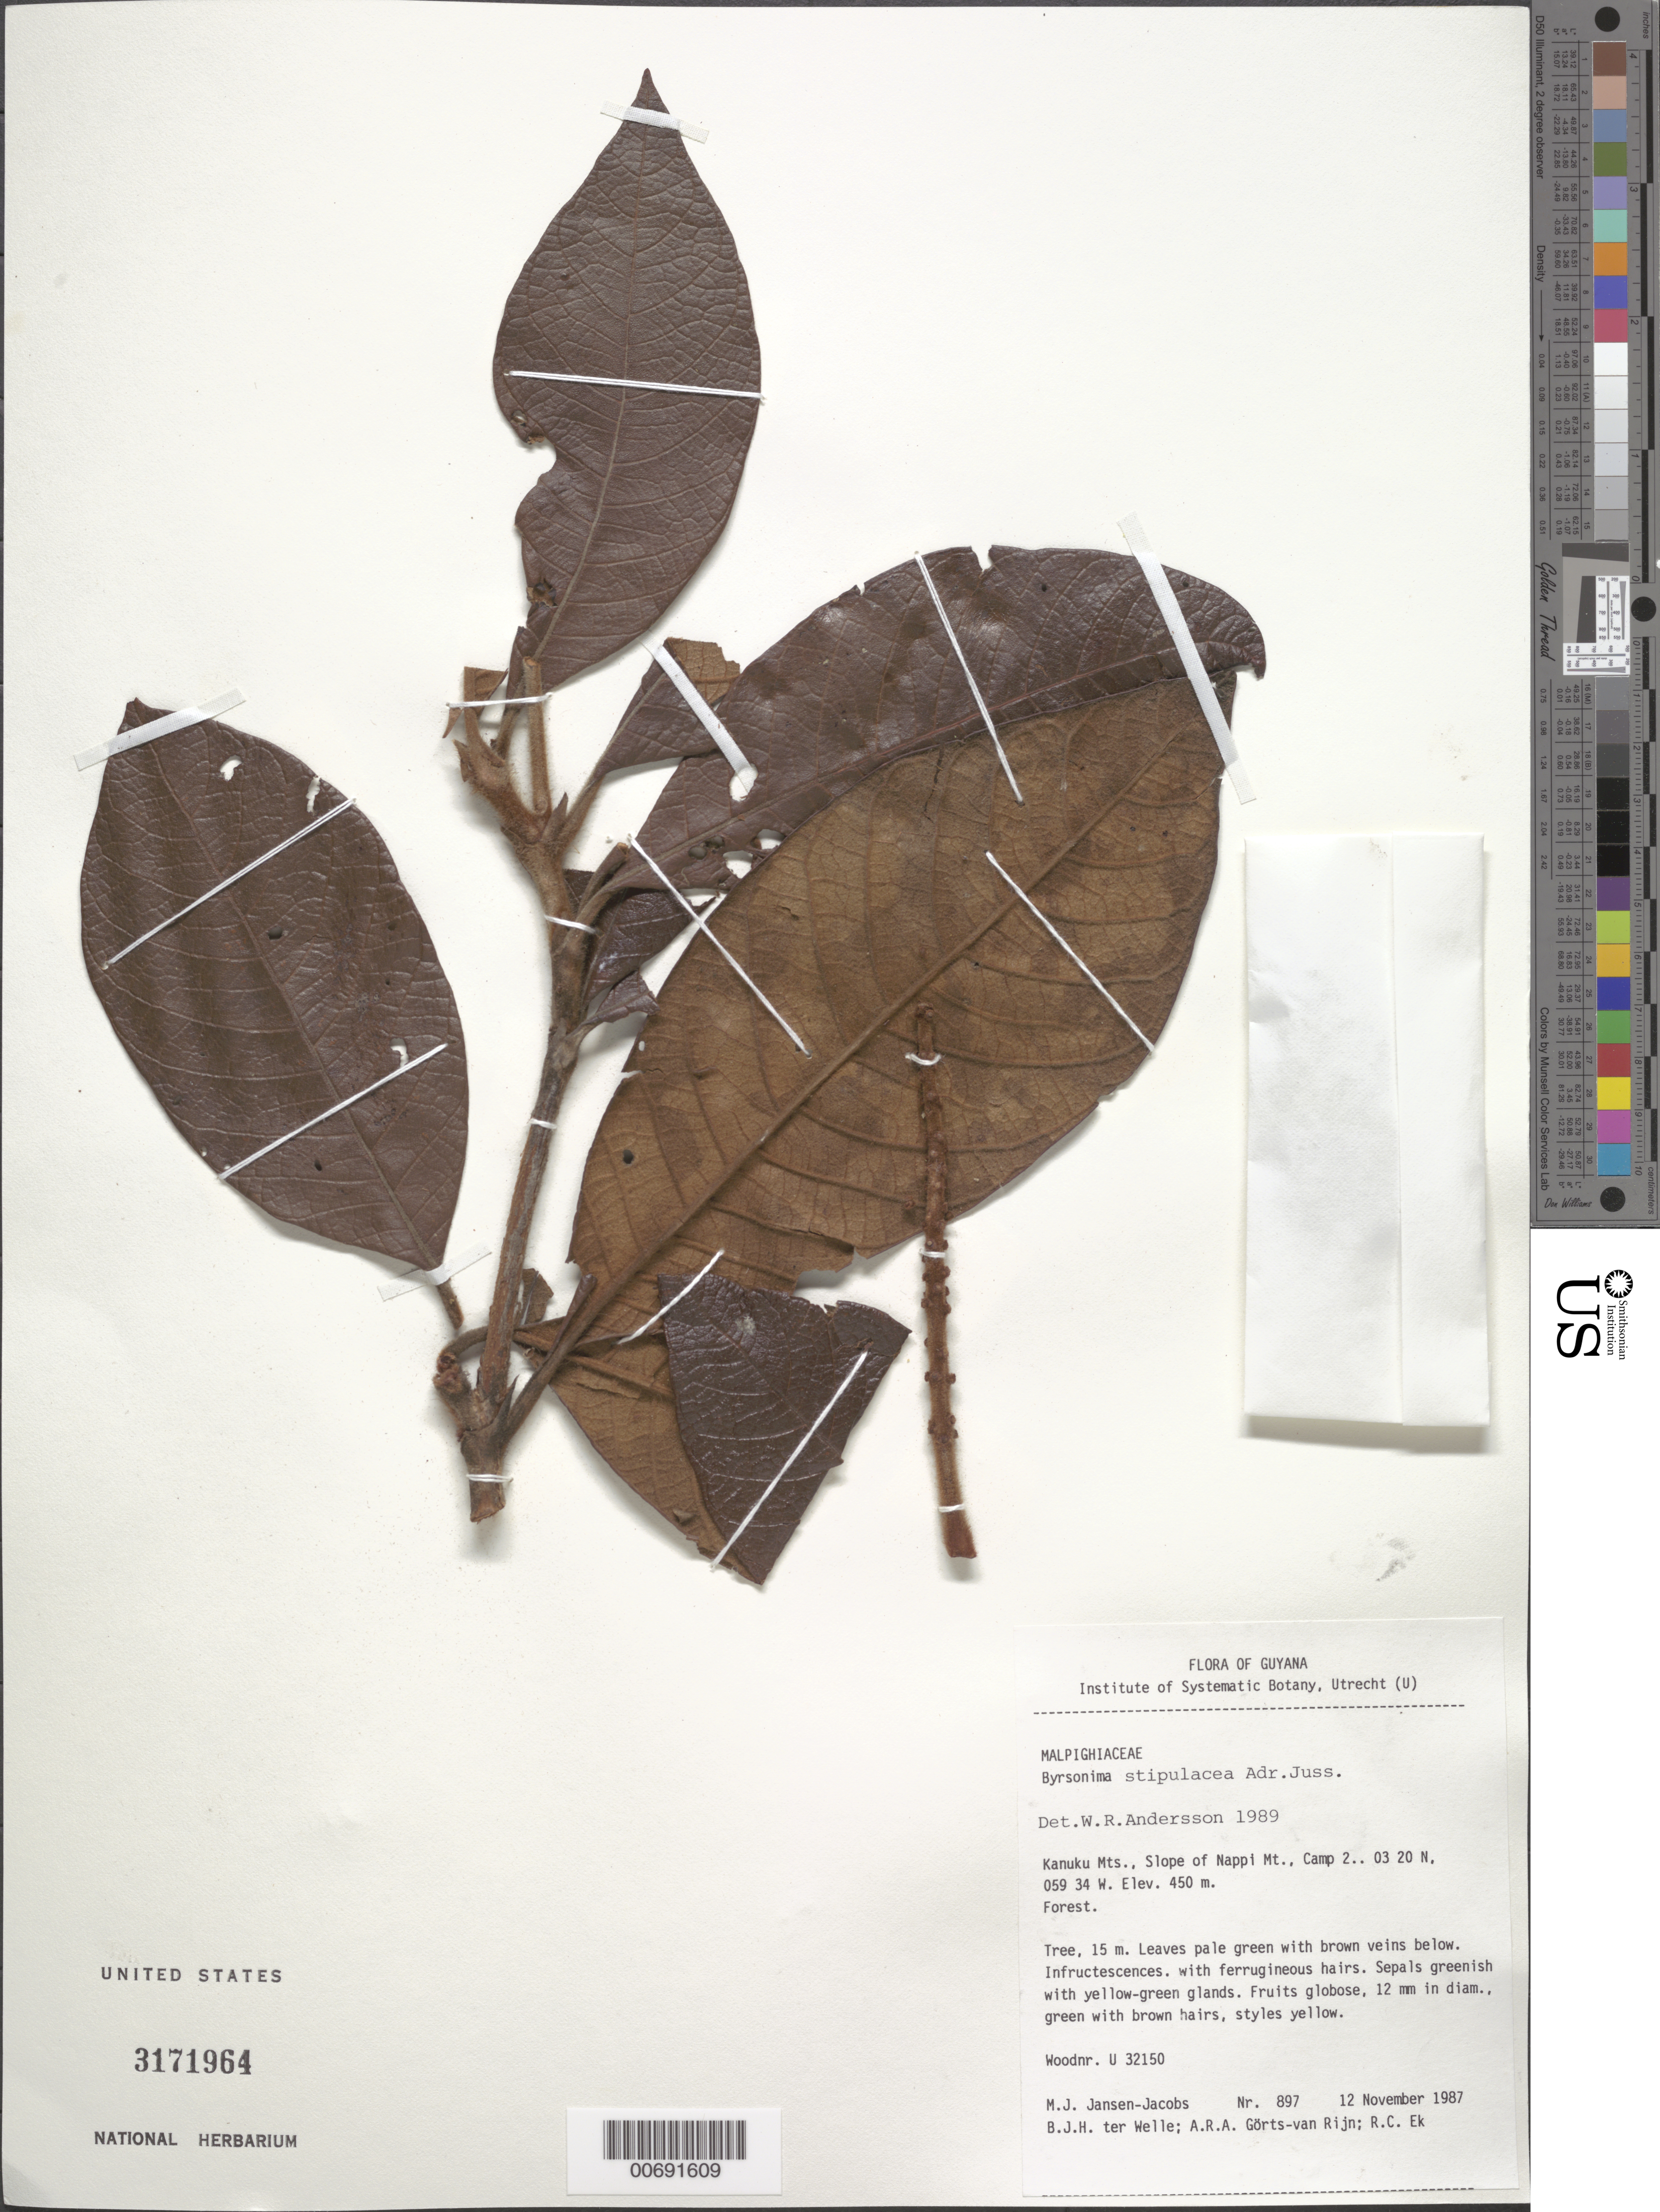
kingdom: Plantae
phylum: Tracheophyta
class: Magnoliopsida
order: Malpighiales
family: Malpighiaceae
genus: Byrsonima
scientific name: Byrsonima stipulacea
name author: A. Juss.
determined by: Anderson, W. R., (MICH), University of Michigan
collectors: M. J. Jansen-Jacobs, B. Welle, A. .R. A. Görts-van Rijn & R. C. Ek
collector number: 897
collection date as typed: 12-Nov-87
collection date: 1987-11-12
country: Guyana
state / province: U. Takutu-U. Essequibo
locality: Kanuku Mts., Nappi Mt., camp 2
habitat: Forest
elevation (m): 450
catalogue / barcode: US 3171964